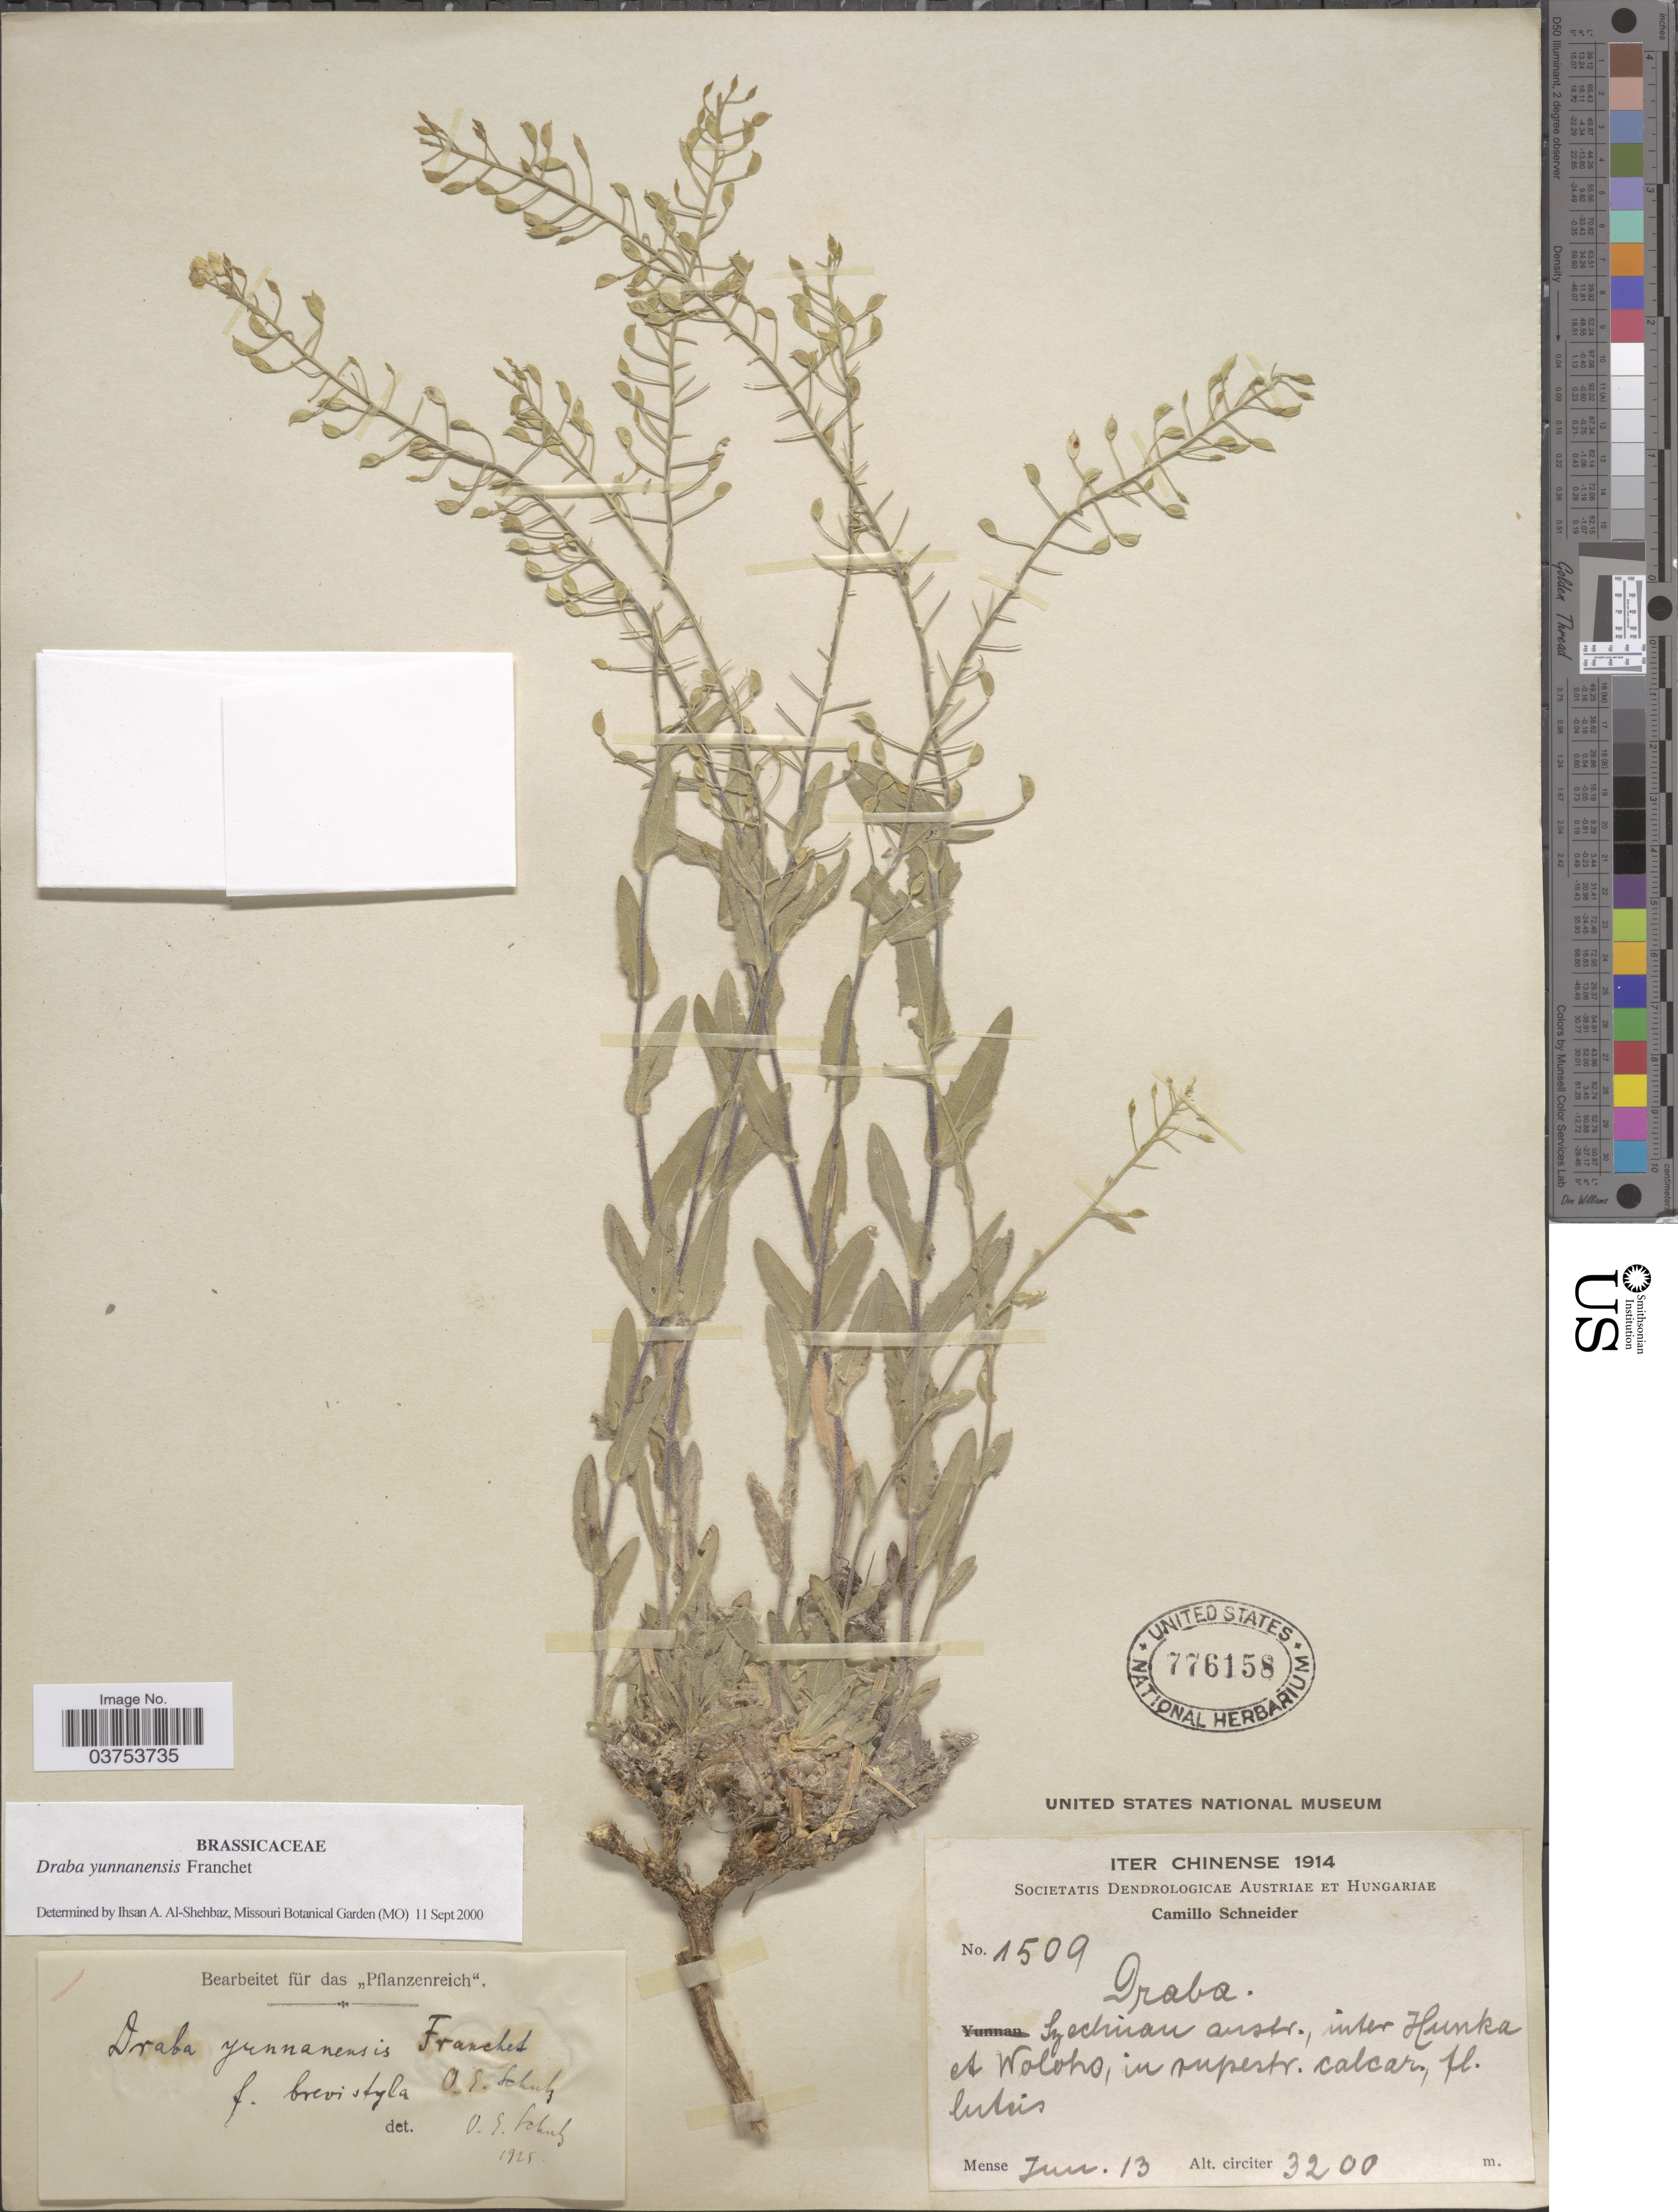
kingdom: Plantae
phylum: Tracheophyta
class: Magnoliopsida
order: Brassicales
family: Brassicaceae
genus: Draba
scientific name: Draba yunnanensis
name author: Franch.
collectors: C. K. Schneider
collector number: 1509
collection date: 1914-06-13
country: China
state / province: Sichuan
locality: Szechuan austr., inter Hunka et Woloho, in rupestr.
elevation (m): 3200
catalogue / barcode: US 776158